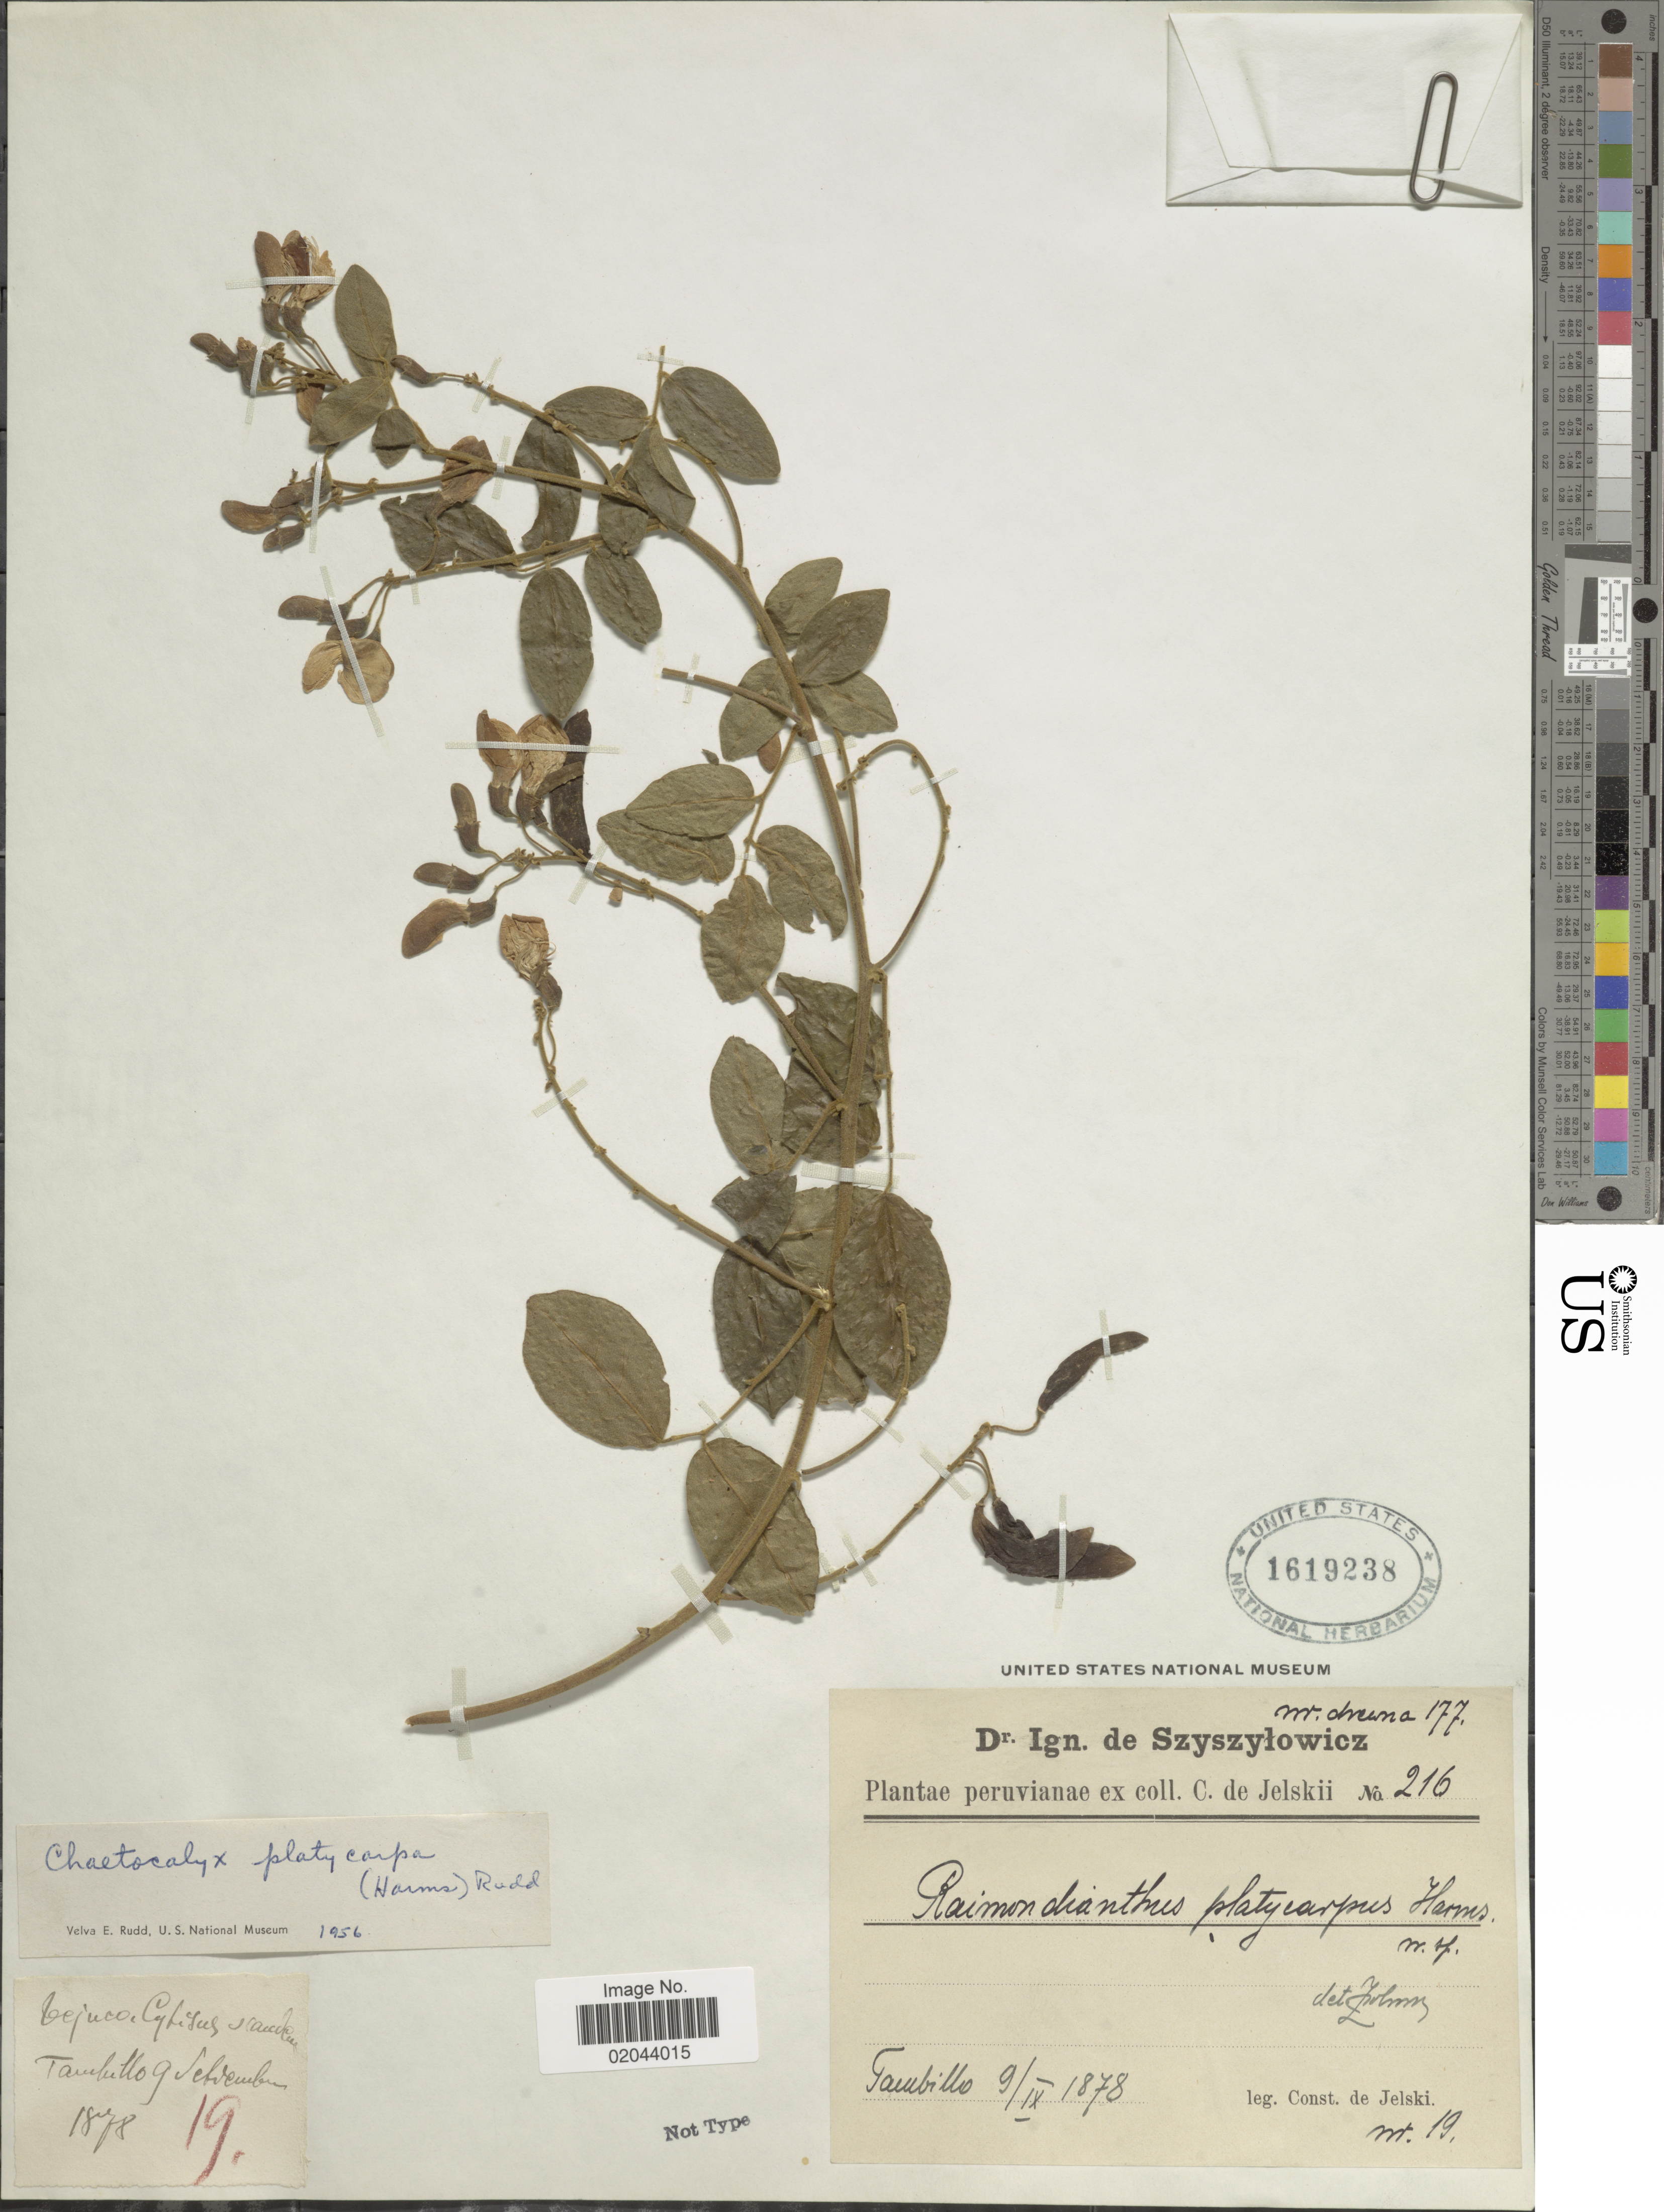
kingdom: Plantae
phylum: Tracheophyta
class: Magnoliopsida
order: Fabales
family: Fabaceae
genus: Chaetocalyx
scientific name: Chaetocalyx brasiliensis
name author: (Vogel) Benth.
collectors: C. de Jelski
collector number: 216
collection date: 1878-09-09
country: Peru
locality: Tambillo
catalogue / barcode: US 1619238